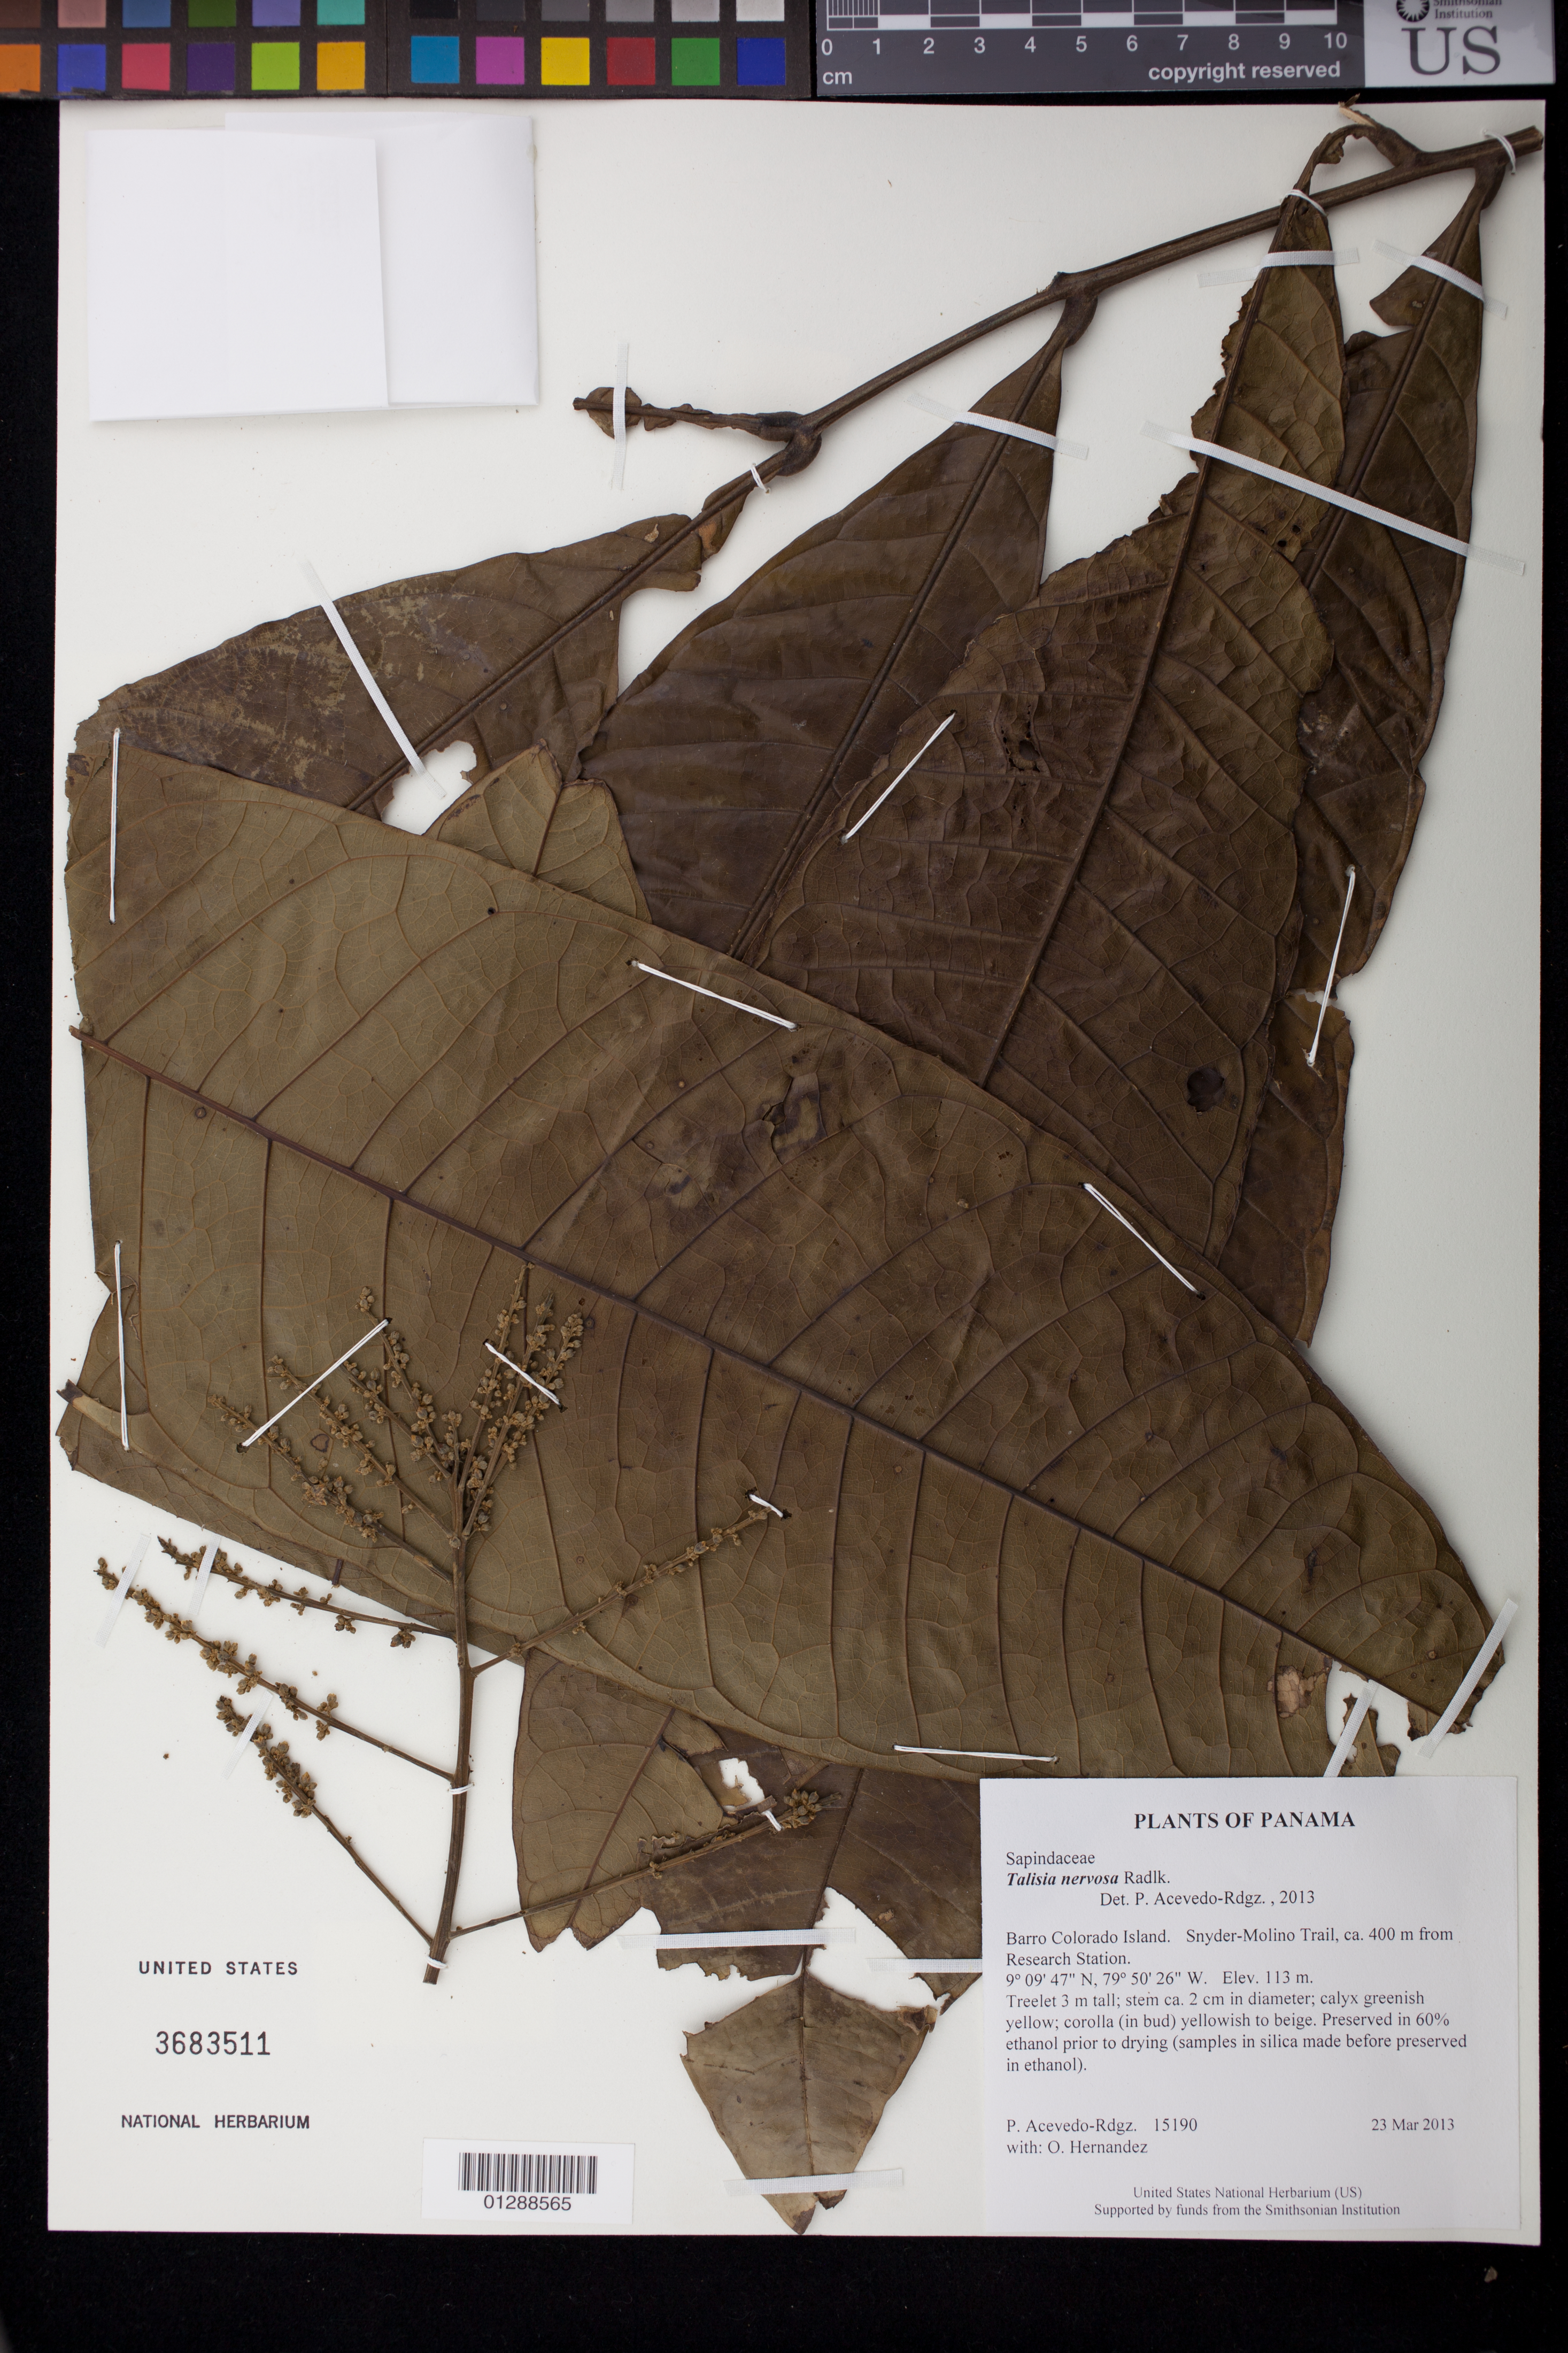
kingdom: Plantae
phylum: Tracheophyta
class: Magnoliopsida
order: Sapindales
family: Sapindaceae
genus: Talisia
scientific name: Talisia nervosa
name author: Radlk.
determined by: Acevedo-Rodríguez, P., (BOT), Smithsonian Institution - National Museum of Natural History (UNITED STATES)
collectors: P. Acevedo-Rodr. & O. Hernandez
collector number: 15190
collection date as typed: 23 Mar 2013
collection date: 2013-03-23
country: Panama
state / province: Panamá Oeste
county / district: Canal Zone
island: Barro Colorado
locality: Snyder-Molino Trail, ca. 400 m from Research Station.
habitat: Along trail.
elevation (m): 113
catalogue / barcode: US 3683511